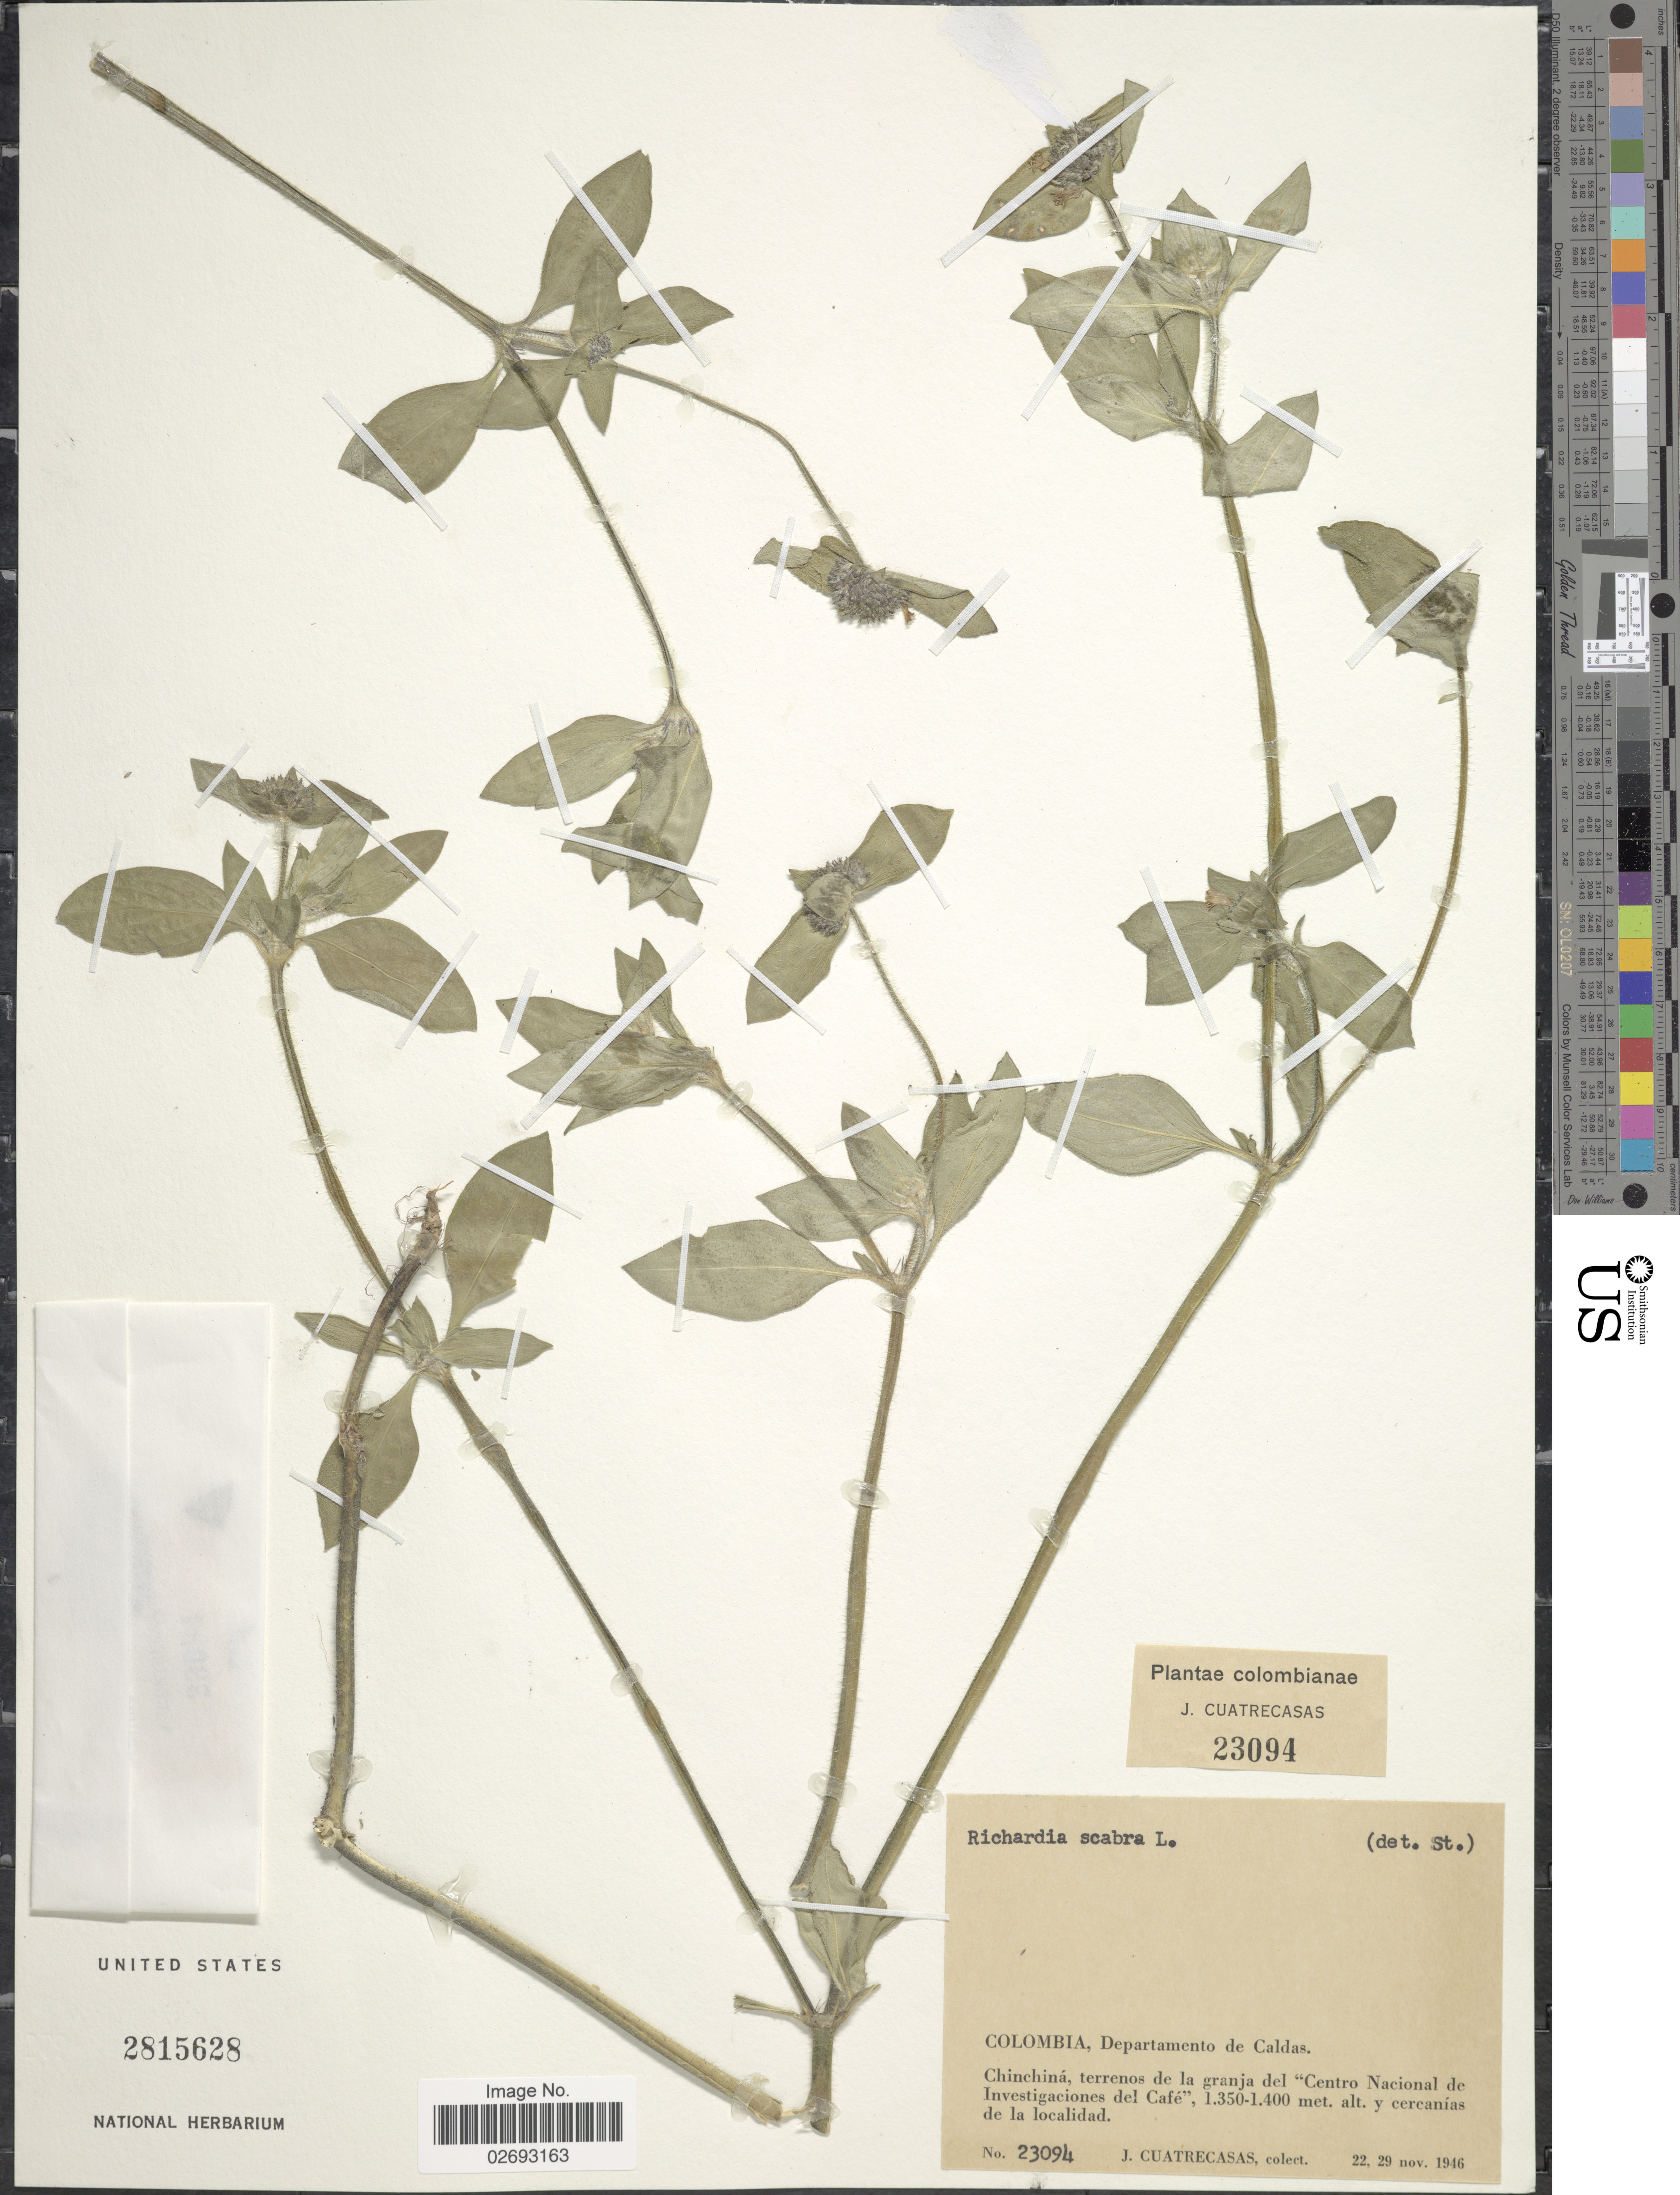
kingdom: Plantae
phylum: Tracheophyta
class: Magnoliopsida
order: Gentianales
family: Rubiaceae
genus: Richardia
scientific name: Richardia scabra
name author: L.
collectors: J. Cuatrecasas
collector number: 23094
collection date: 1946-11-22/1946-11-29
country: Colombia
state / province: Caldas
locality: Chinchina, terrenos de la granja del "Centro Nacional de Investigaciones del Cafe"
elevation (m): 1350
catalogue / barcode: US 2815628